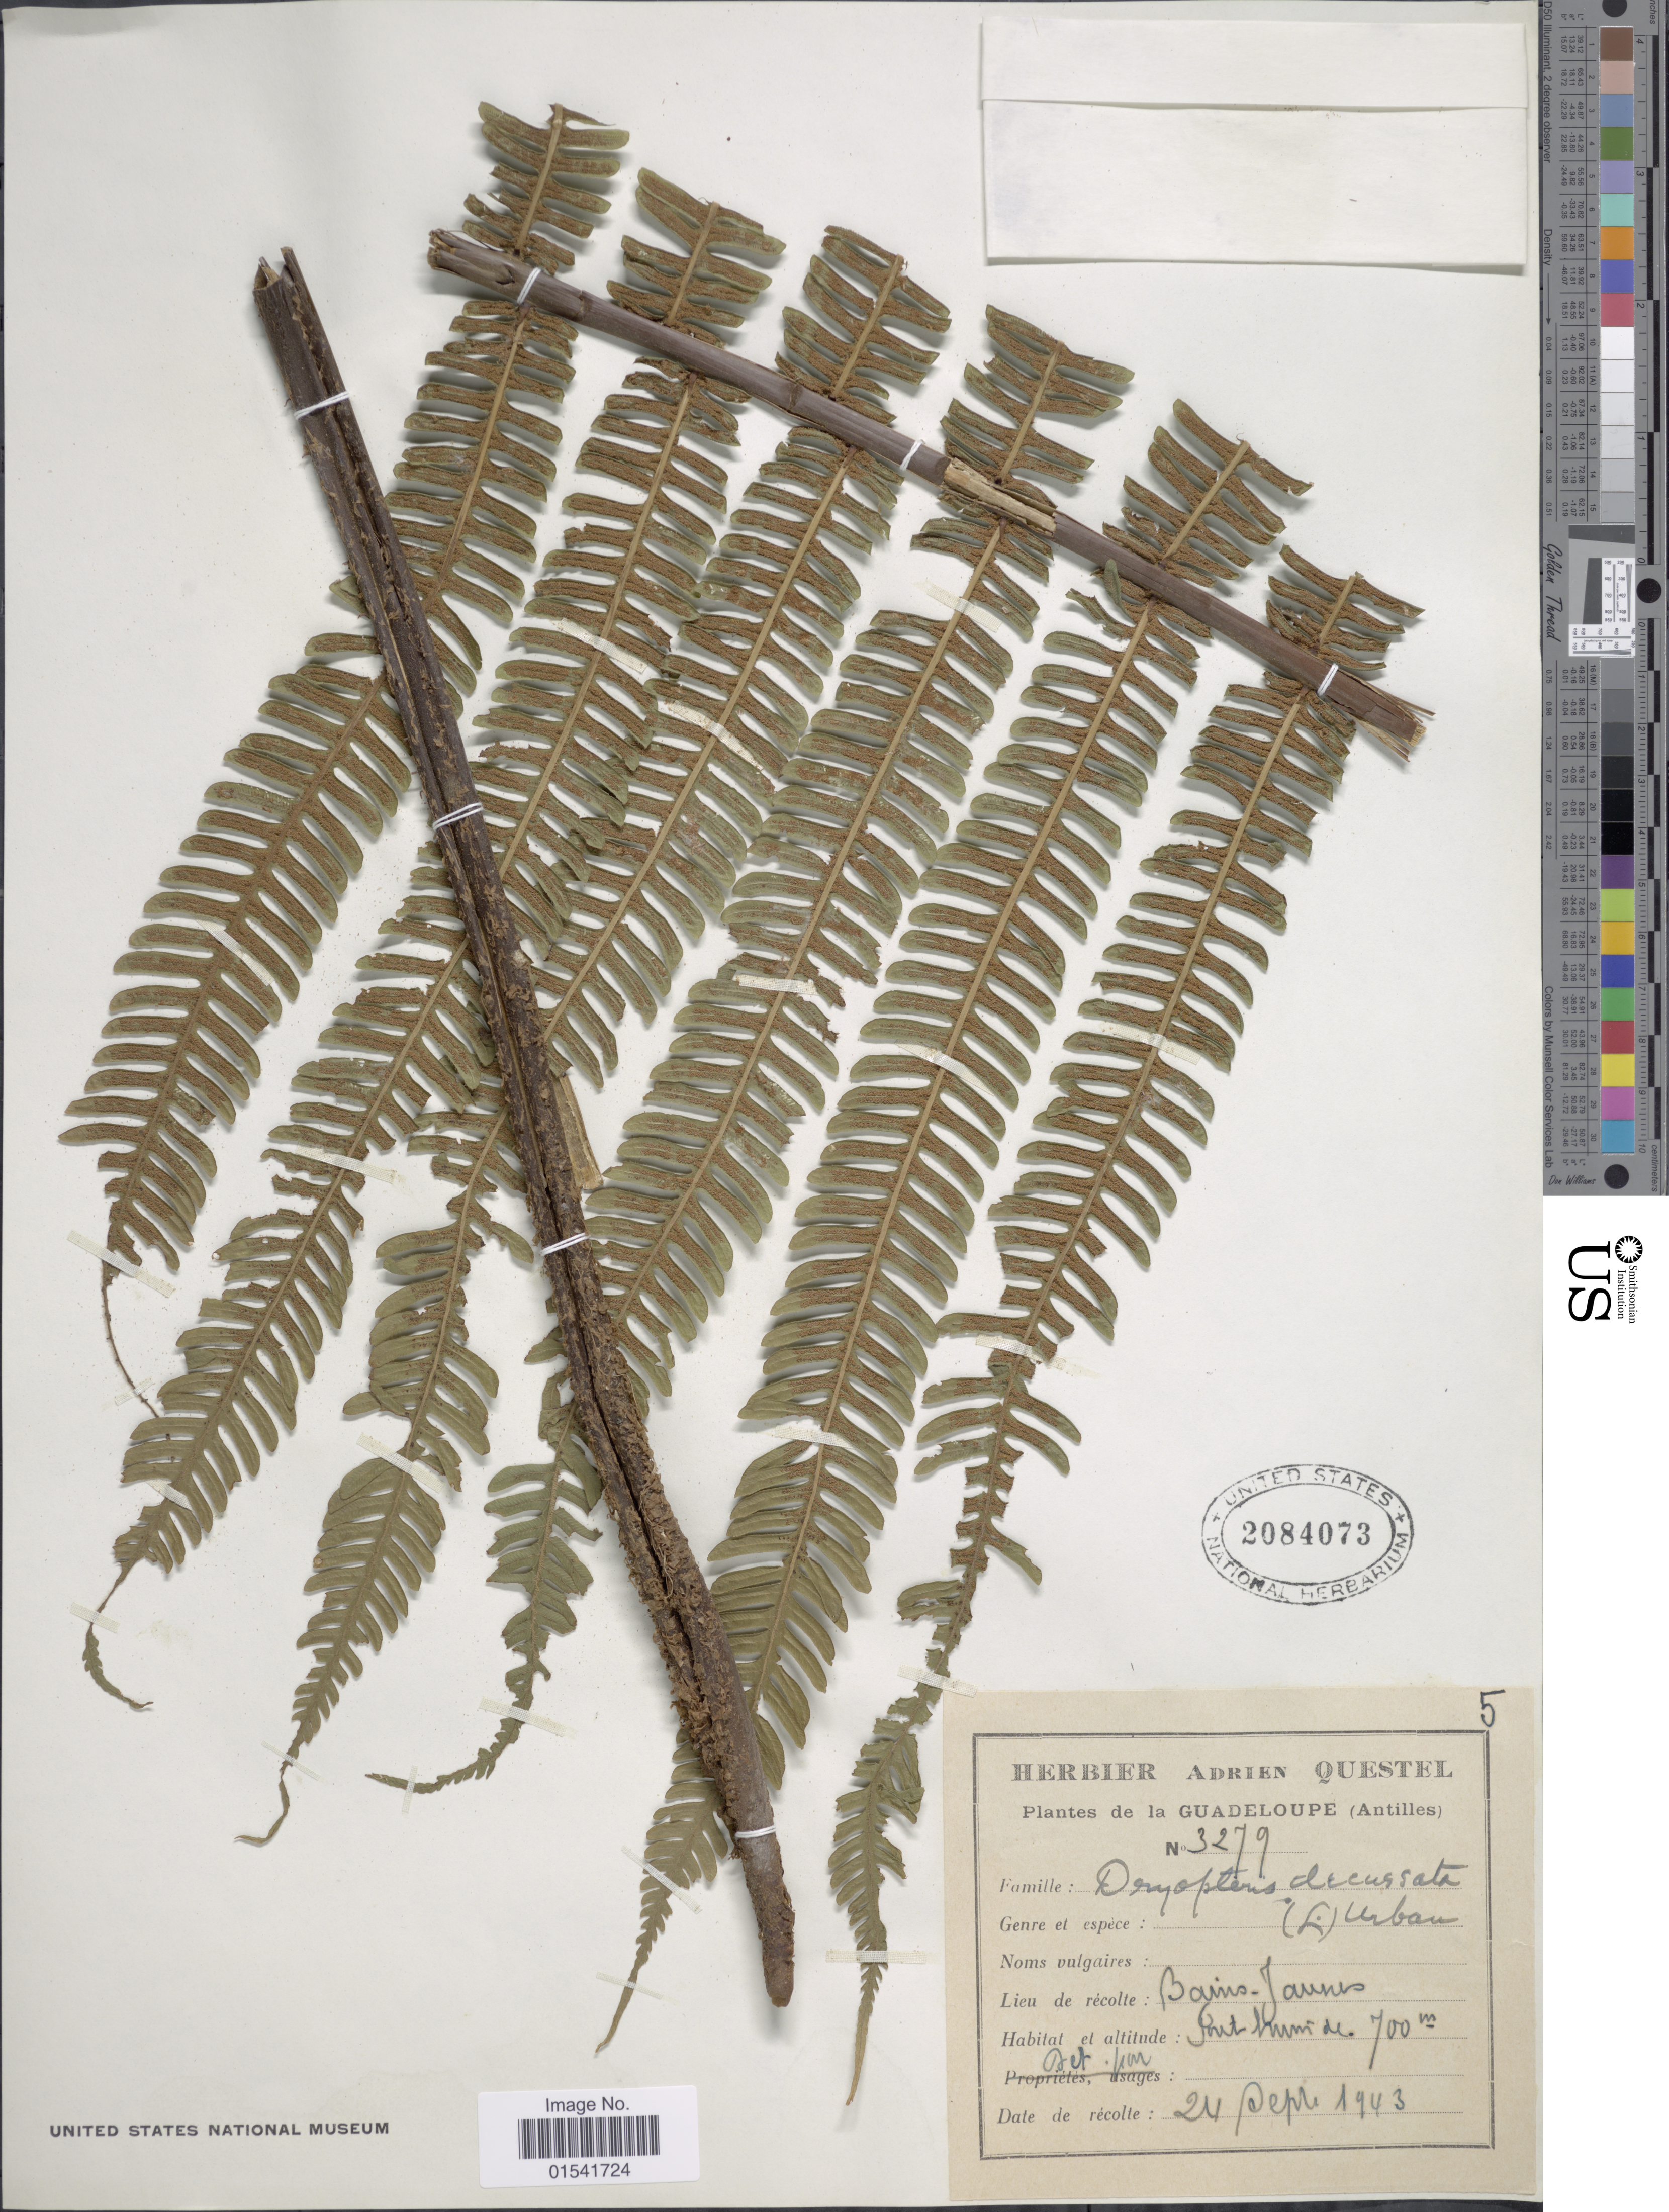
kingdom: Plantae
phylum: Tracheophyta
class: Polypodiopsida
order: Polypodiales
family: Thelypteridaceae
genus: Steiropteris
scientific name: Steiropteris decussata (L.) comb. nov., ined. 2015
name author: (L.)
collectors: ex herb. A. Questal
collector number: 3279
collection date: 1943-09-24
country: Guadeloupe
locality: Bains - James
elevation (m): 700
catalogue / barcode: US 2084073